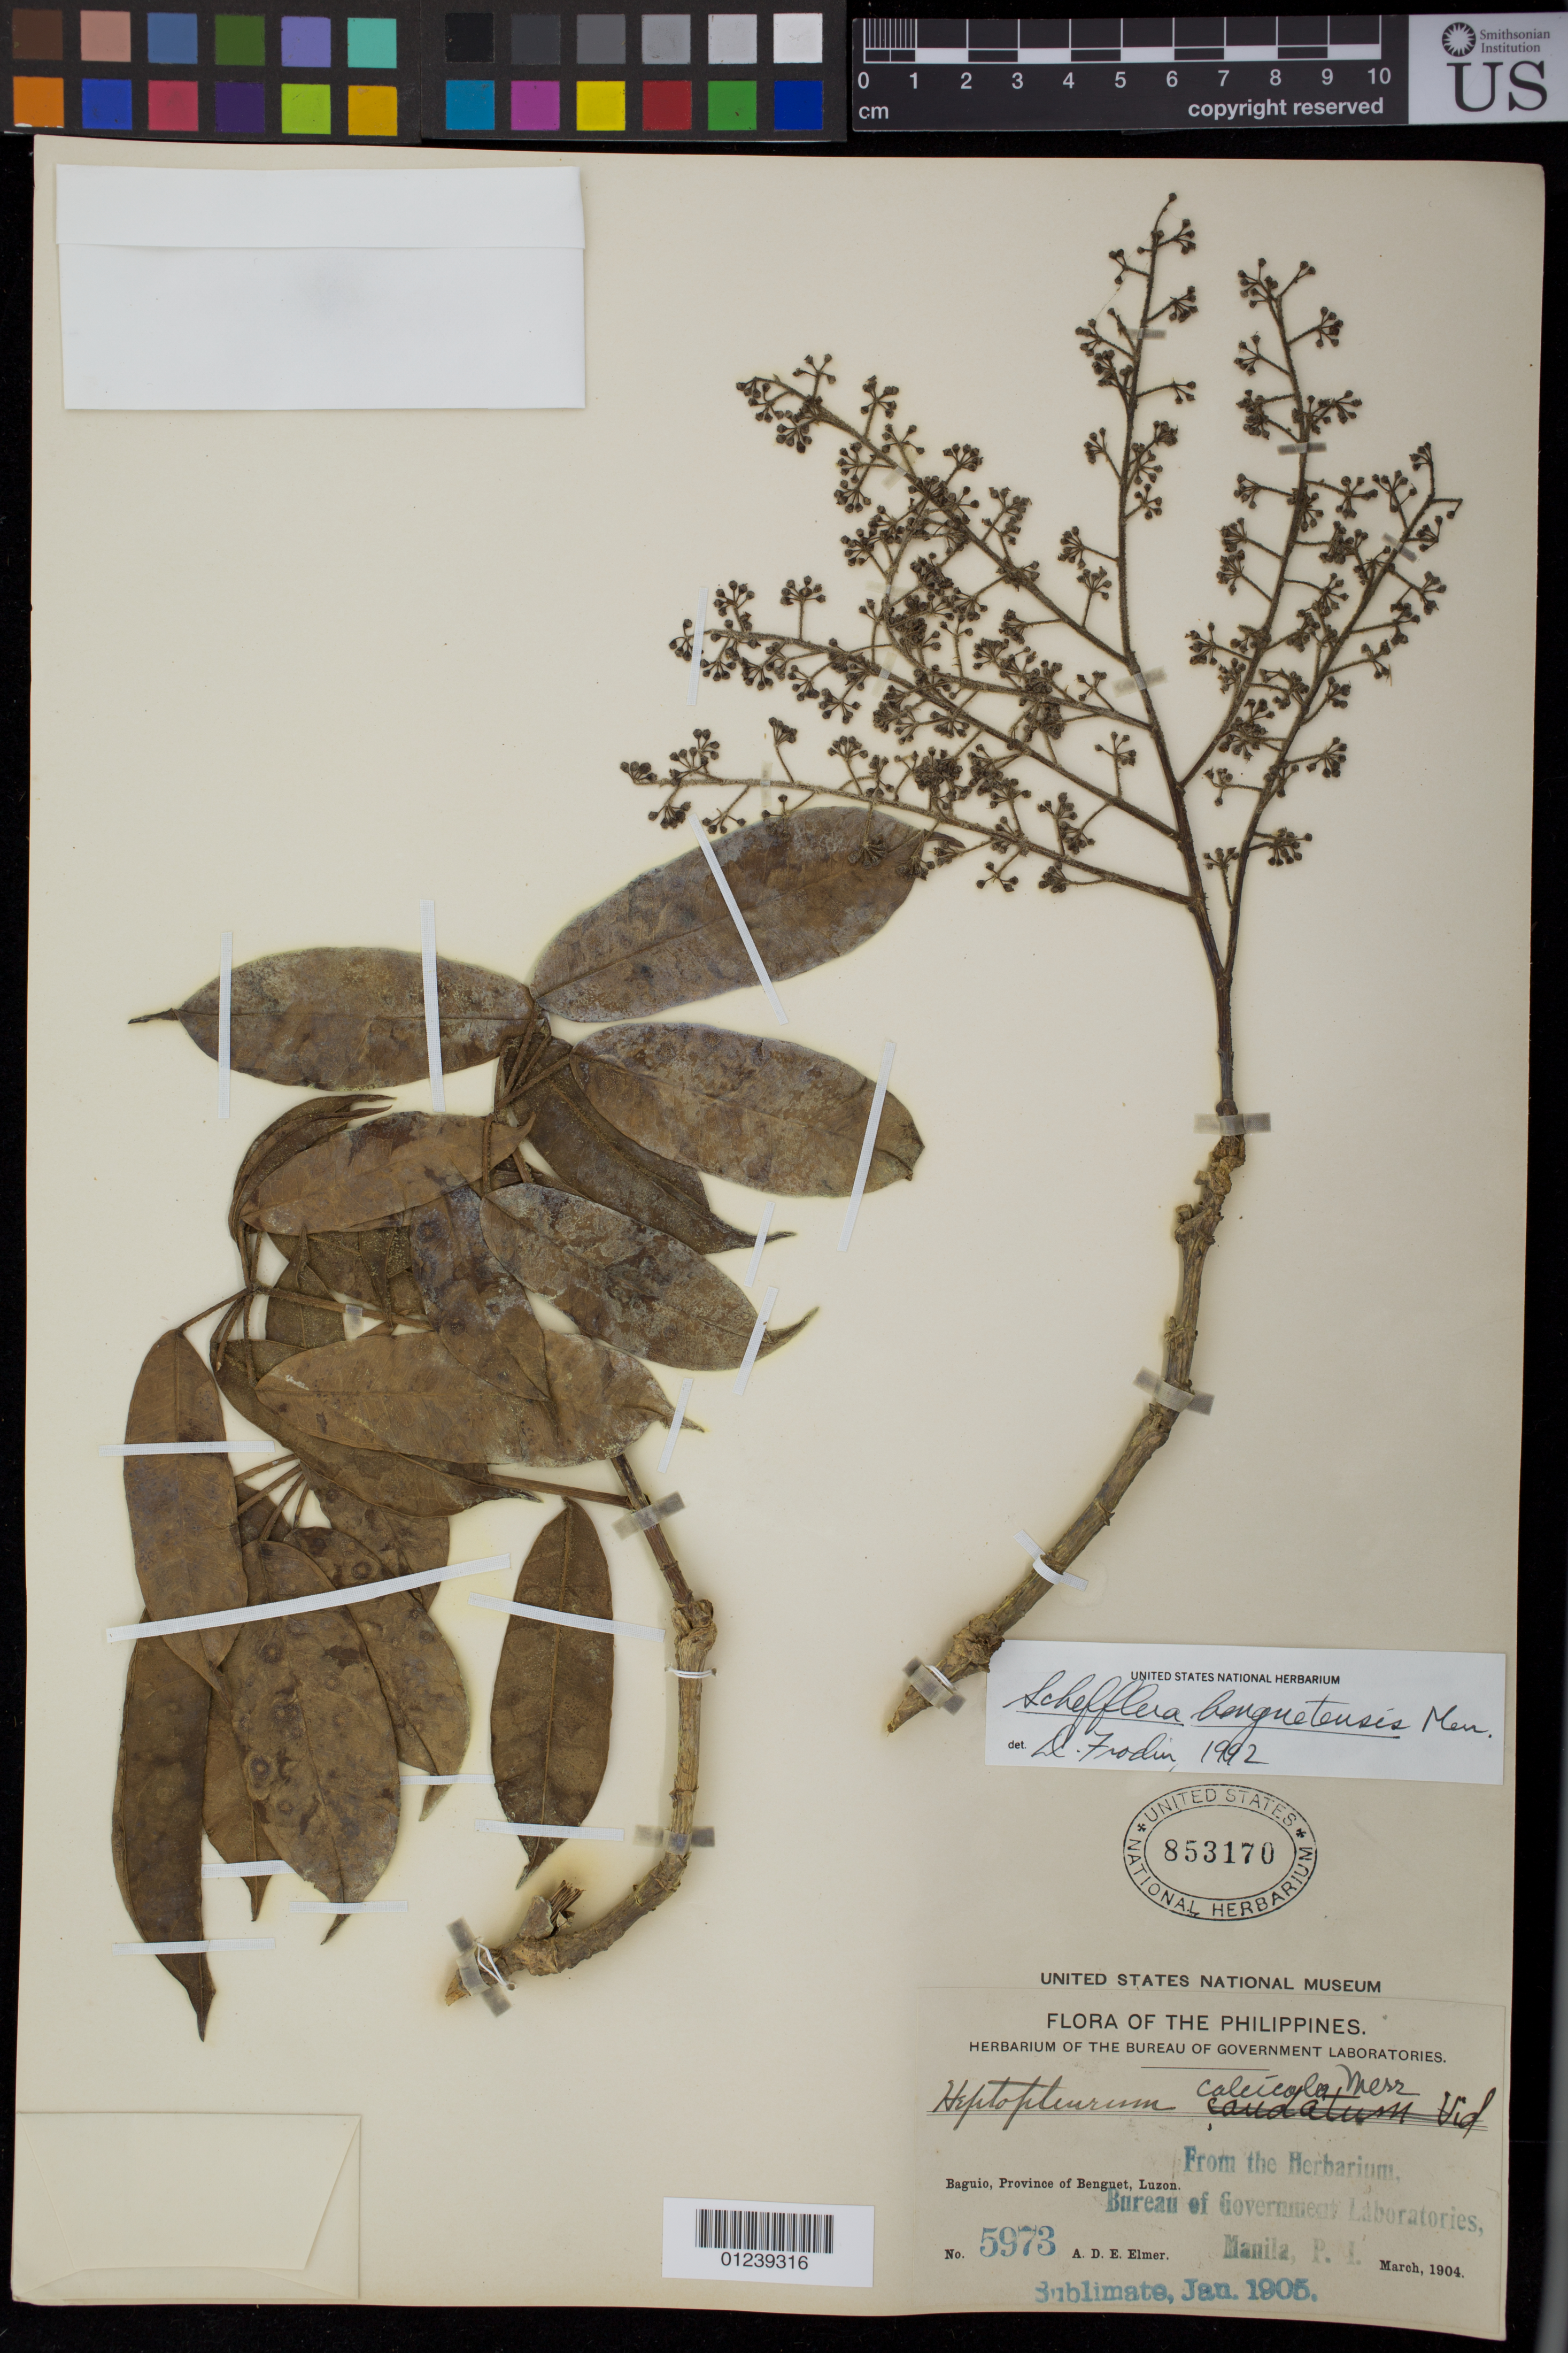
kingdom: Plantae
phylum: Tracheophyta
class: Magnoliopsida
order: Apiales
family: Araliaceae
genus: Schefflera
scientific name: Schefflera benguetensis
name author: Merr.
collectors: A. D. E. Elmer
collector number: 5973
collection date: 1904-03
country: Philippines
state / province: Cordillera (Administrative Region)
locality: Baguio, Province of Benguet, Luzon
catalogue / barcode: US 853170